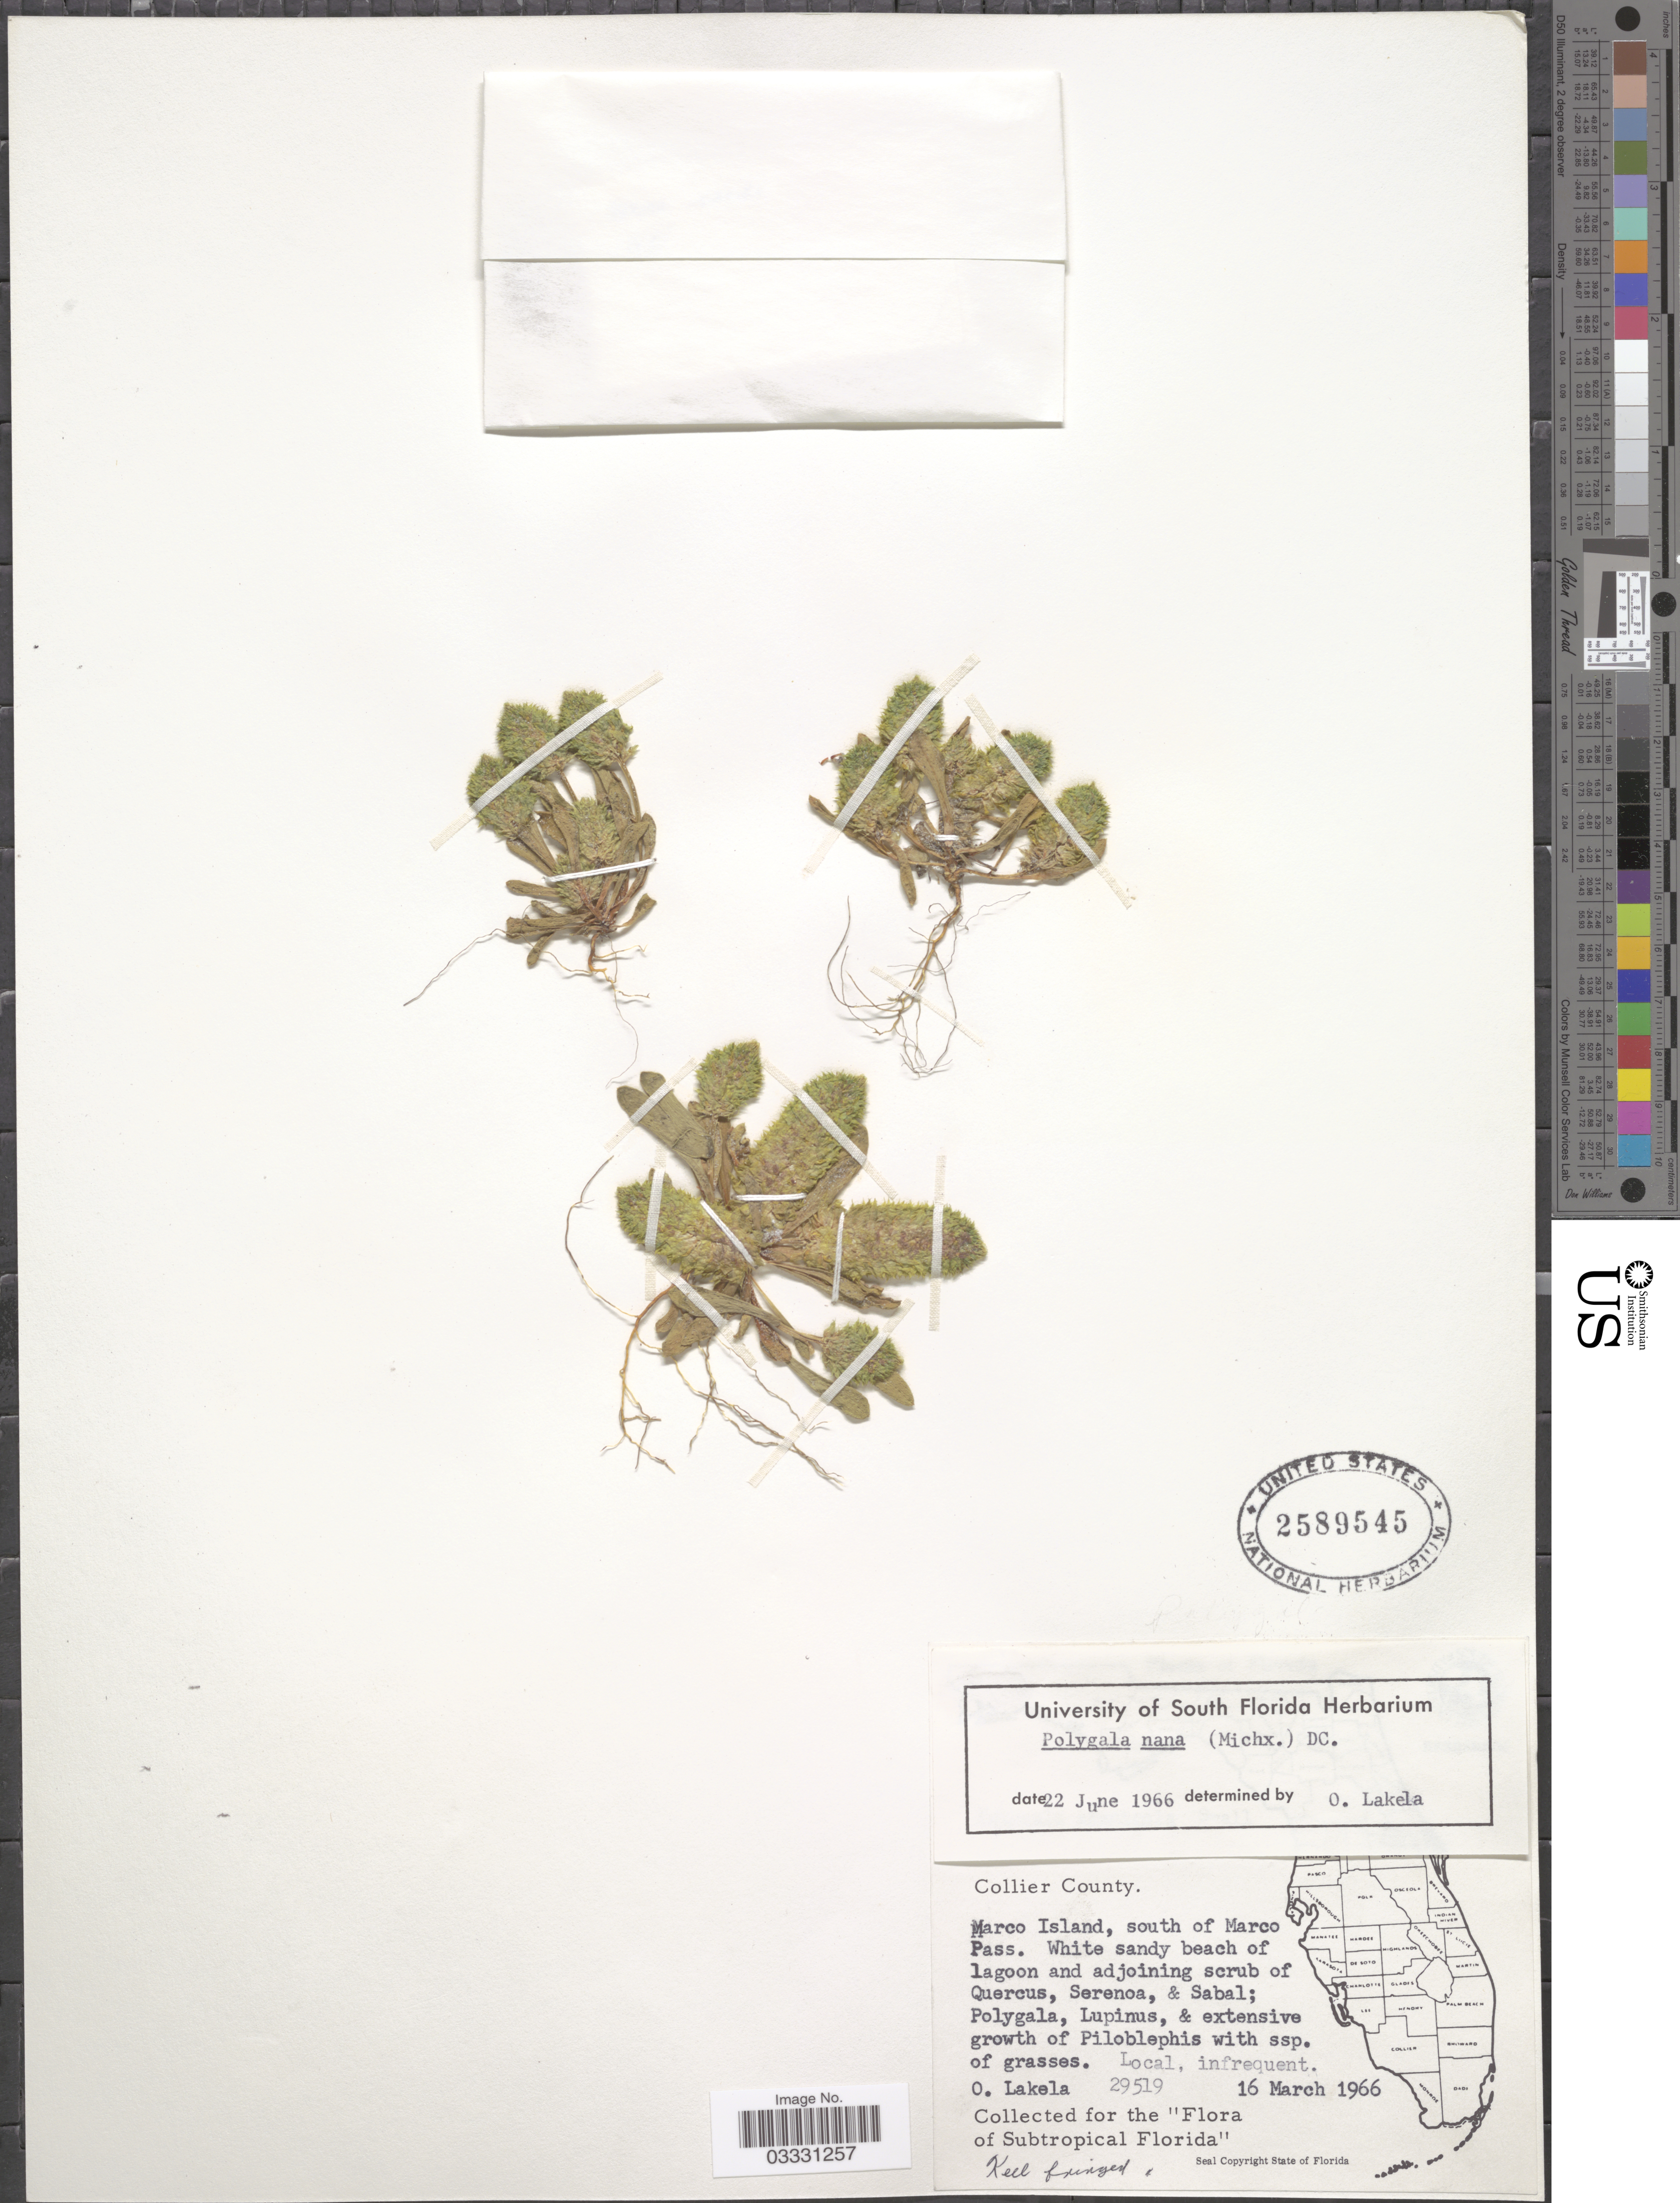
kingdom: Plantae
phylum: Tracheophyta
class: Magnoliopsida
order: Fabales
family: Polygalaceae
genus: Polygala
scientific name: Polygala nana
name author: (Michx.) DC.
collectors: O. Lakela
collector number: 29519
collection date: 1966-03-16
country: United States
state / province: Florida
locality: Marco Island, south of Marco Pass.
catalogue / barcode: US 2589545